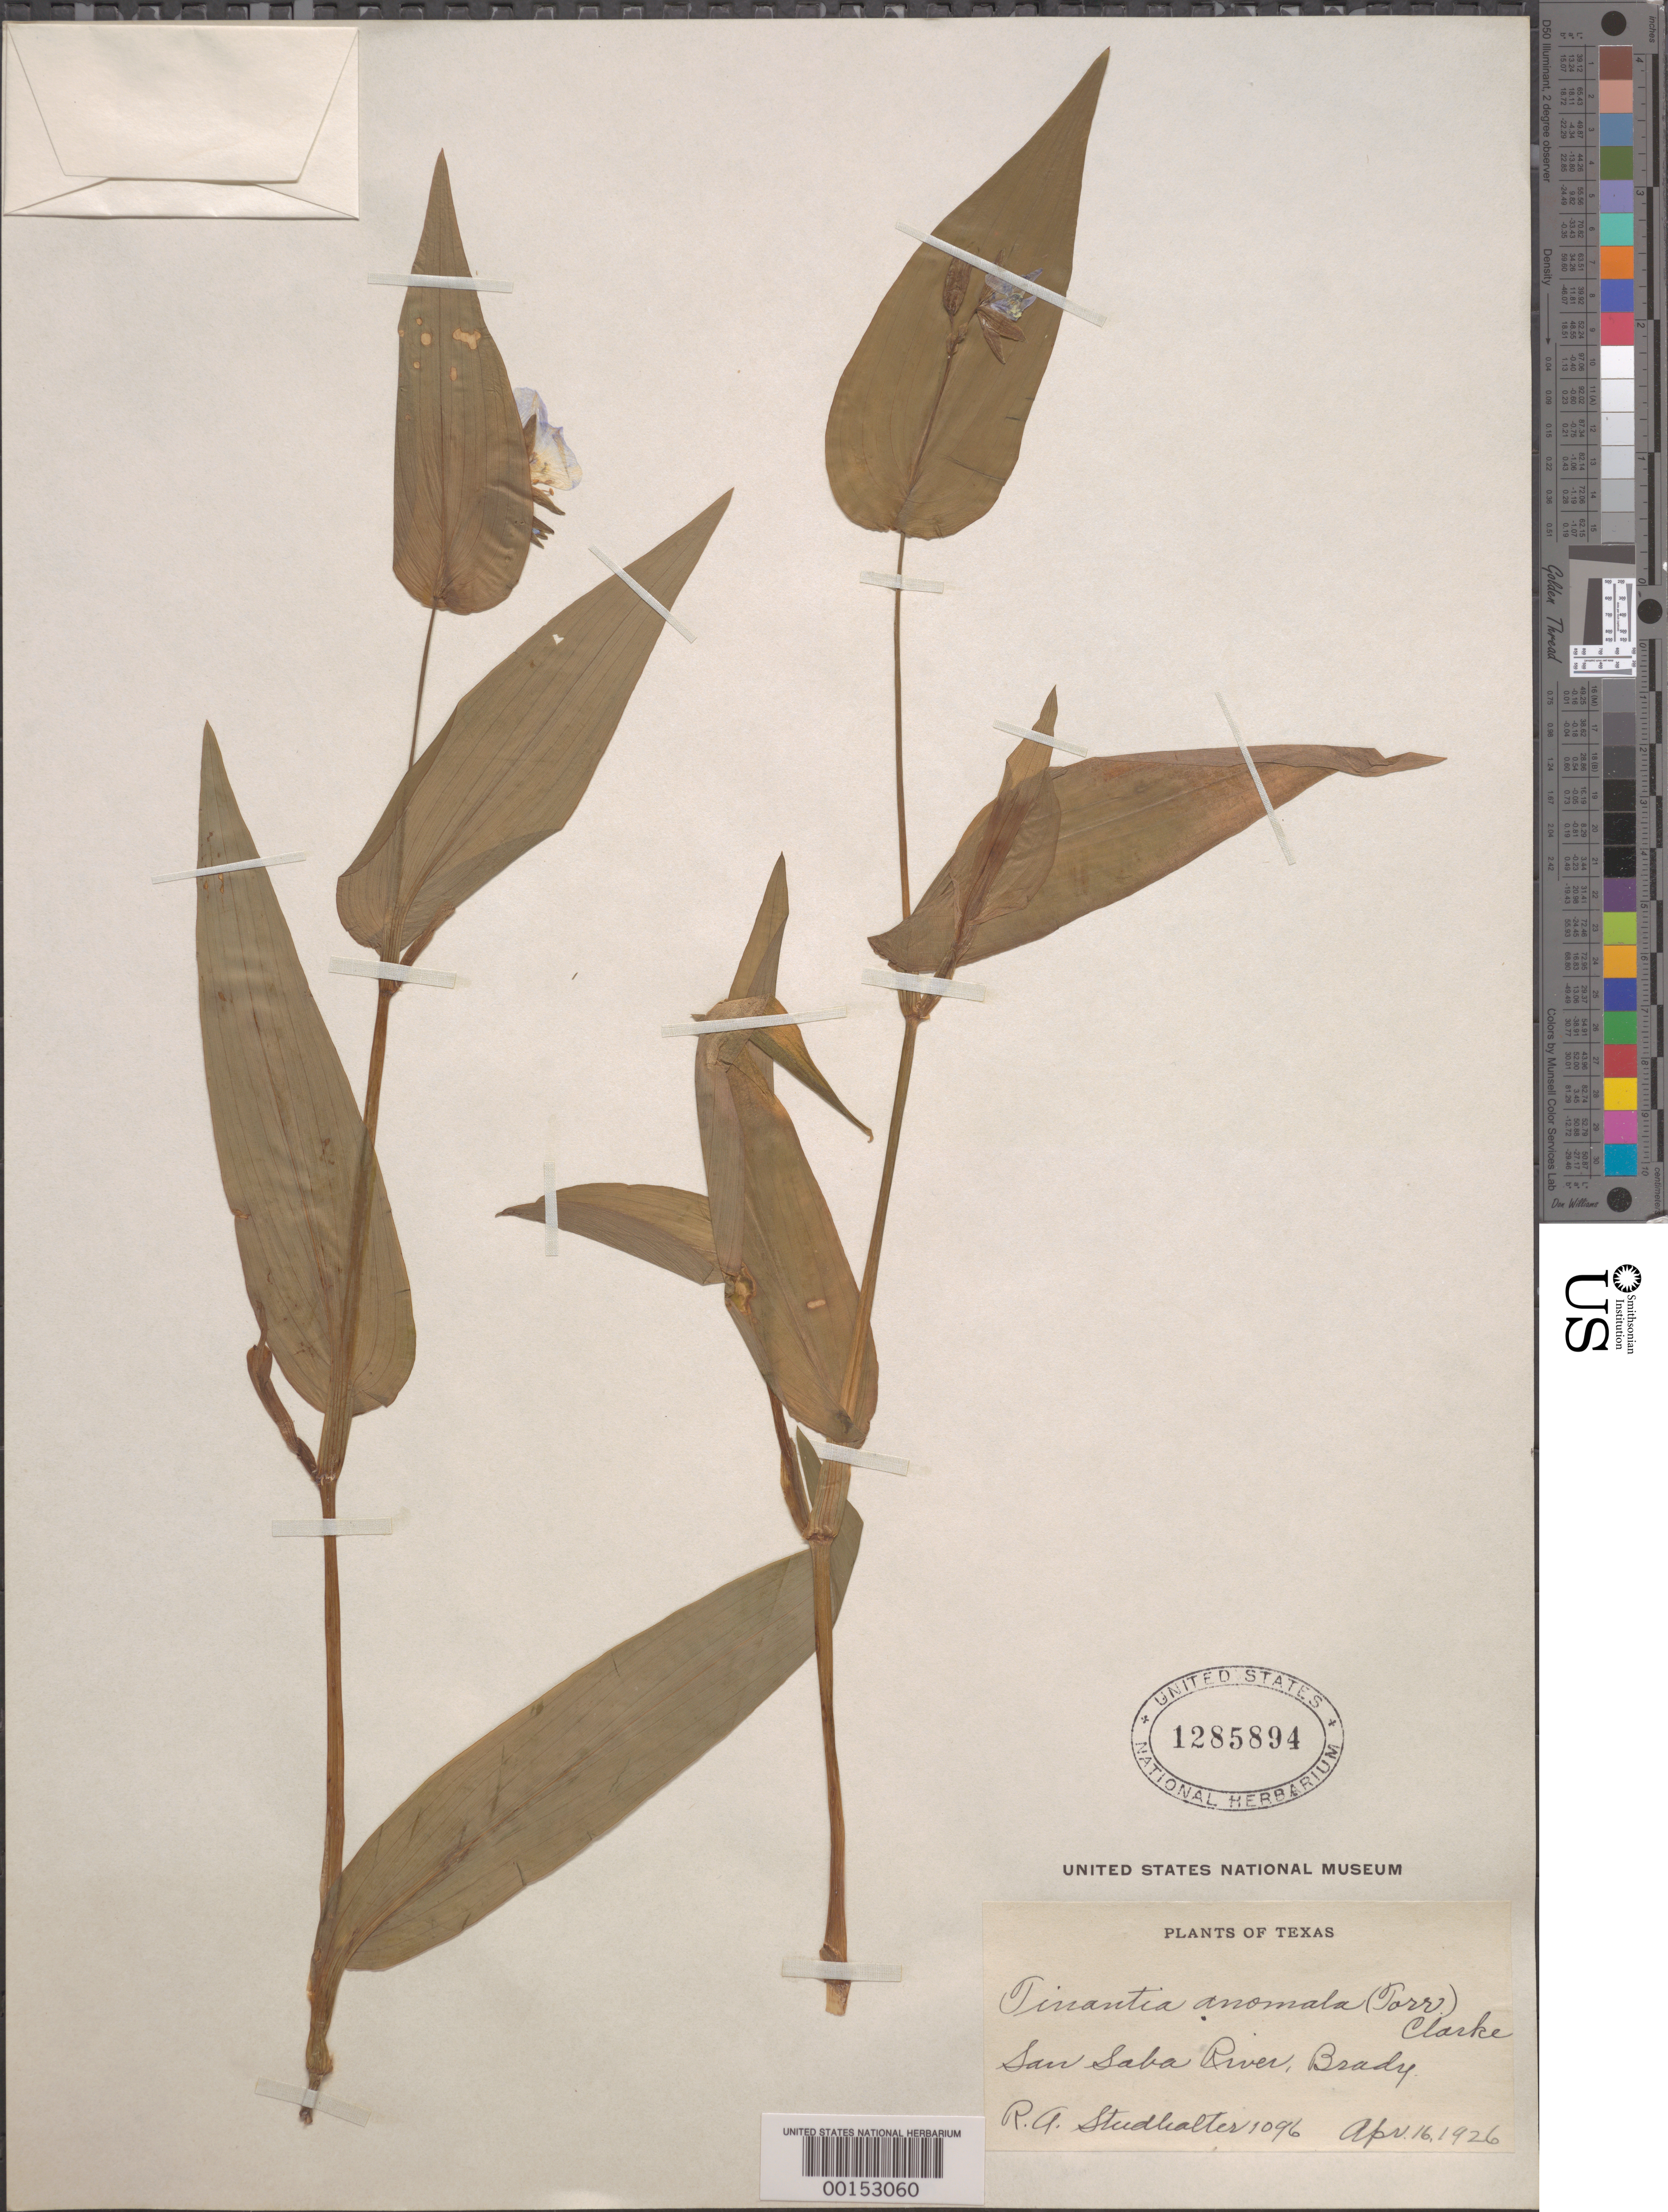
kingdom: Plantae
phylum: Tracheophyta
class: Liliopsida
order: Commelinales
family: Commelinaceae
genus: Tinantia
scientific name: Tinantia anomala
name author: (Torr.) C.B. Clarke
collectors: R. Studhalter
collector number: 1096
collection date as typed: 16 Apr 1926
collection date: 1926-04-16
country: United States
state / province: Texas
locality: San saba river, brady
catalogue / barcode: US 1285894